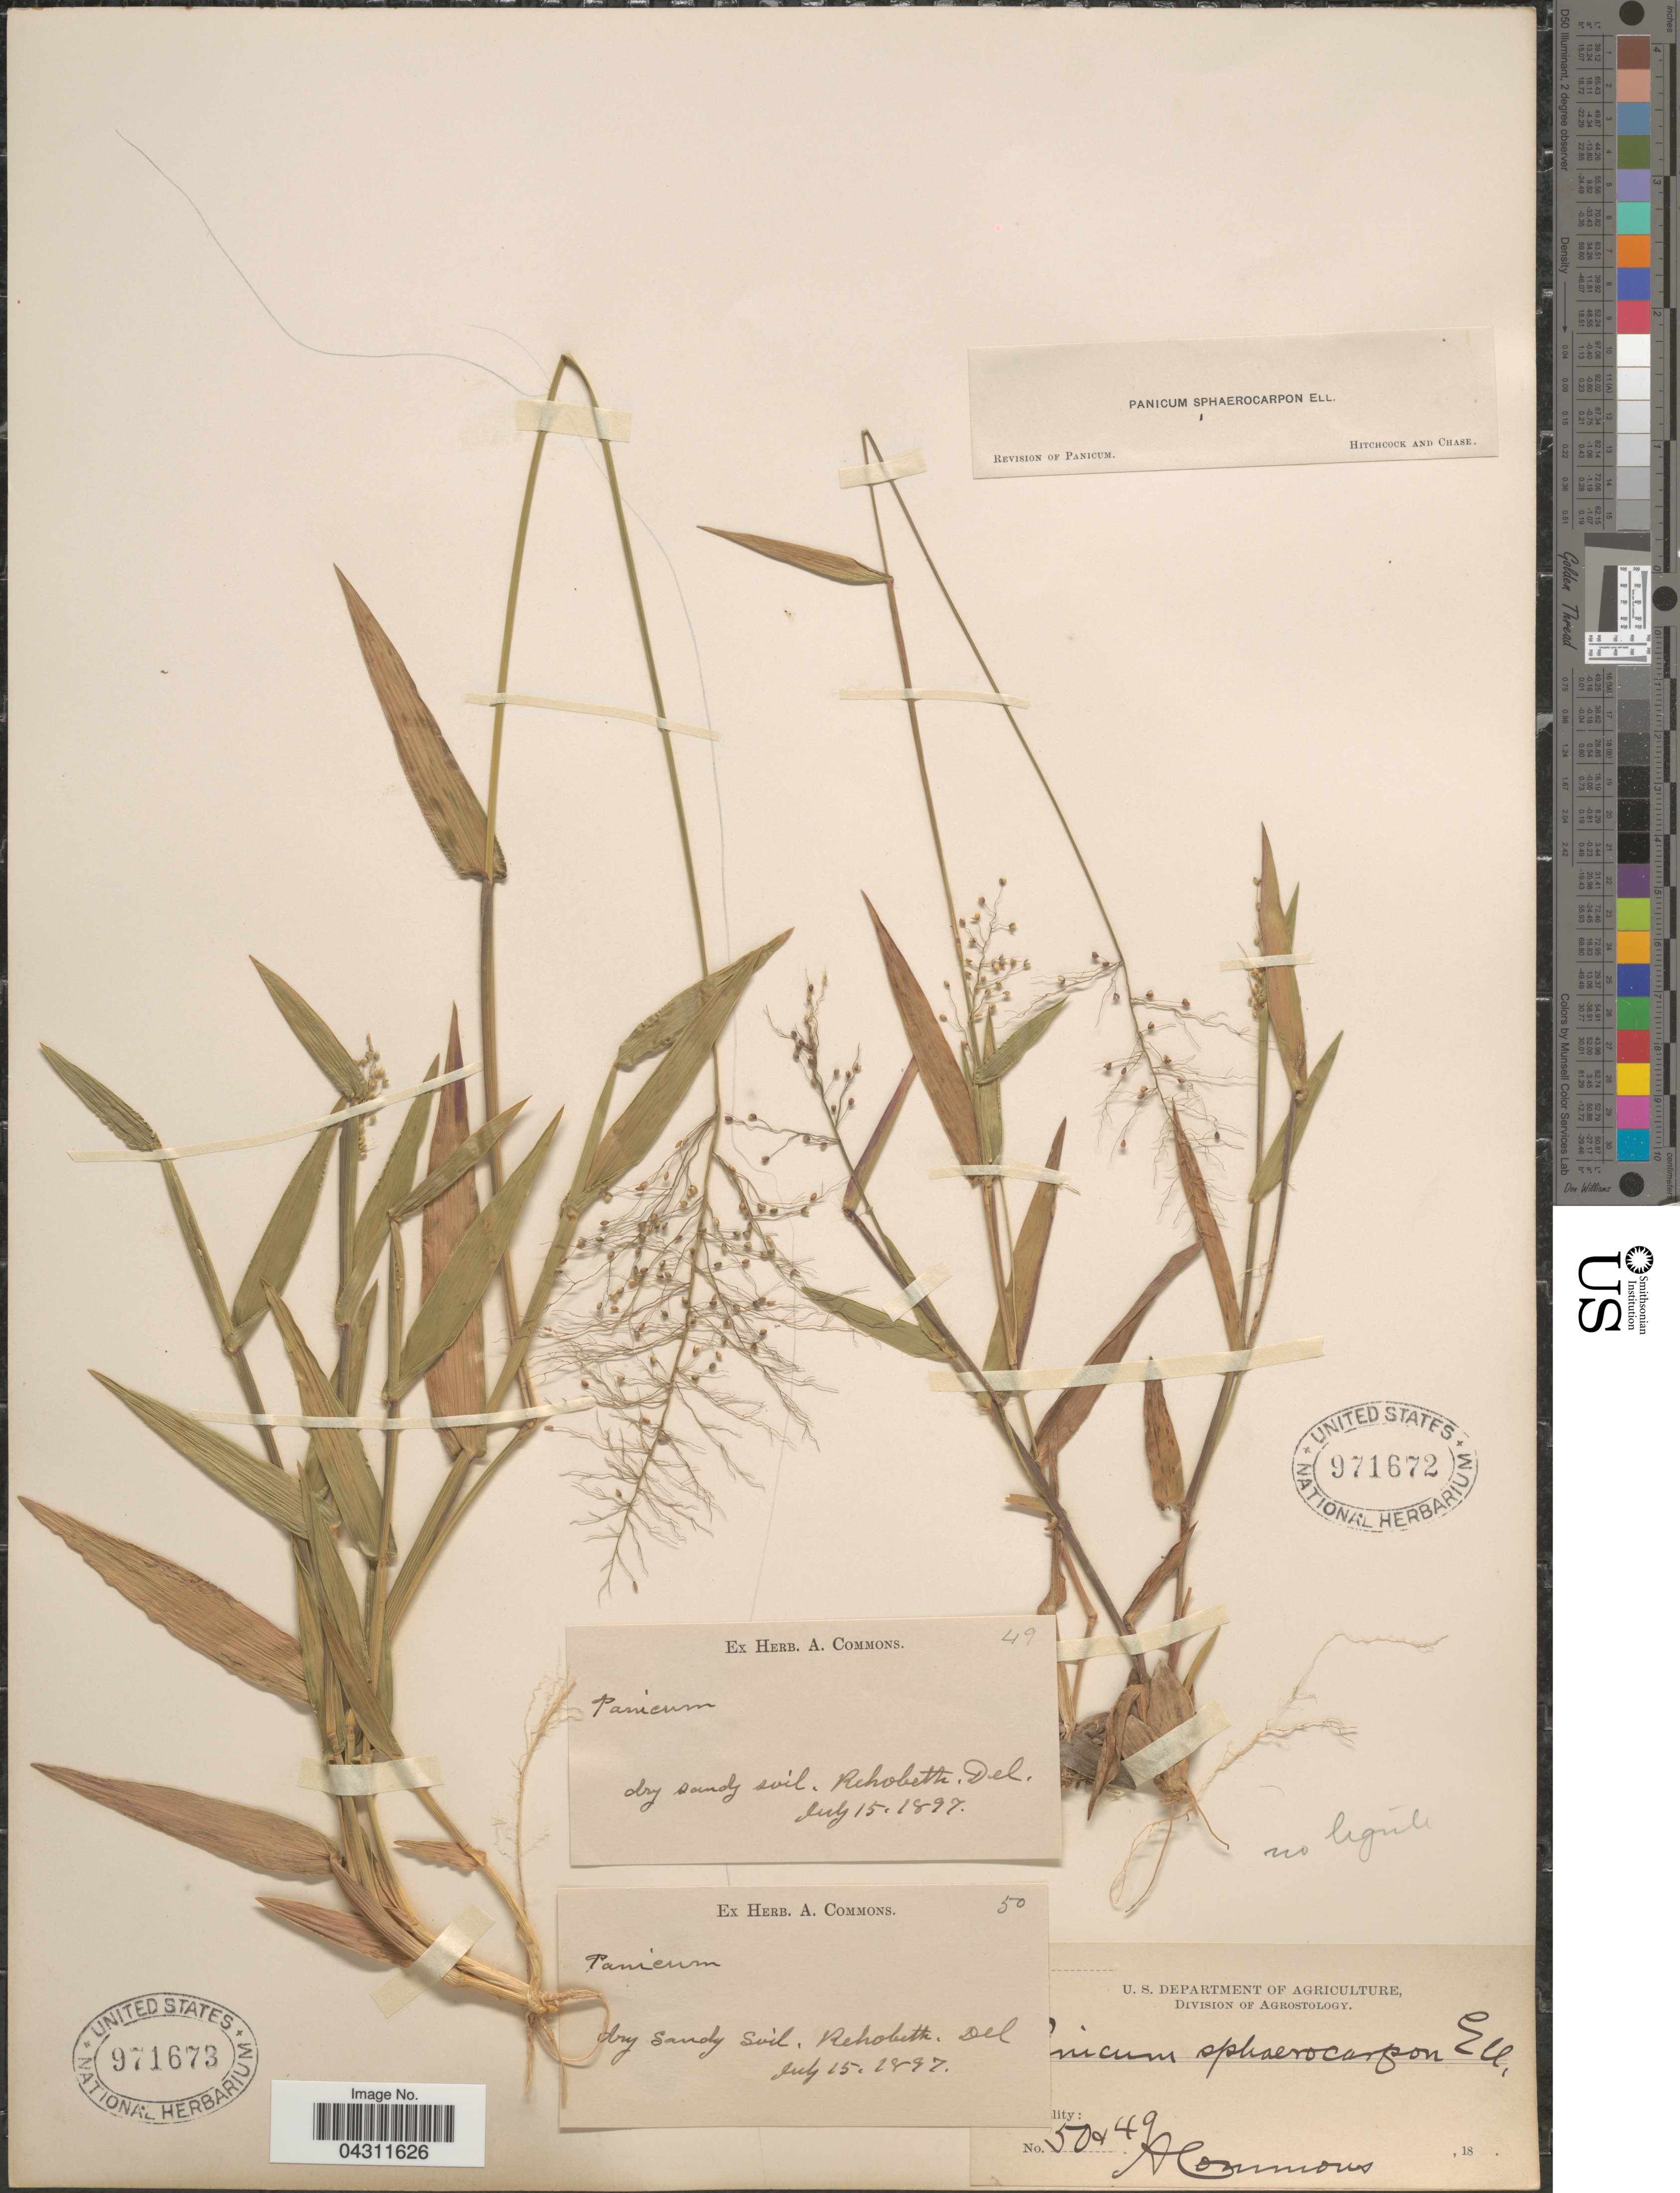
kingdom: Plantae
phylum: Tracheophyta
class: Liliopsida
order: Poales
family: Poaceae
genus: Dichanthelium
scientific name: Dichanthelium strigosum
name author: (Muhl. ex Elliott) Freckmann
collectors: ex herb. A. Commons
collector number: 49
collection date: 1897-07-15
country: United States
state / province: Delaware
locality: Dry sandy soil, Rehobeth.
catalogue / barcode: US 971672